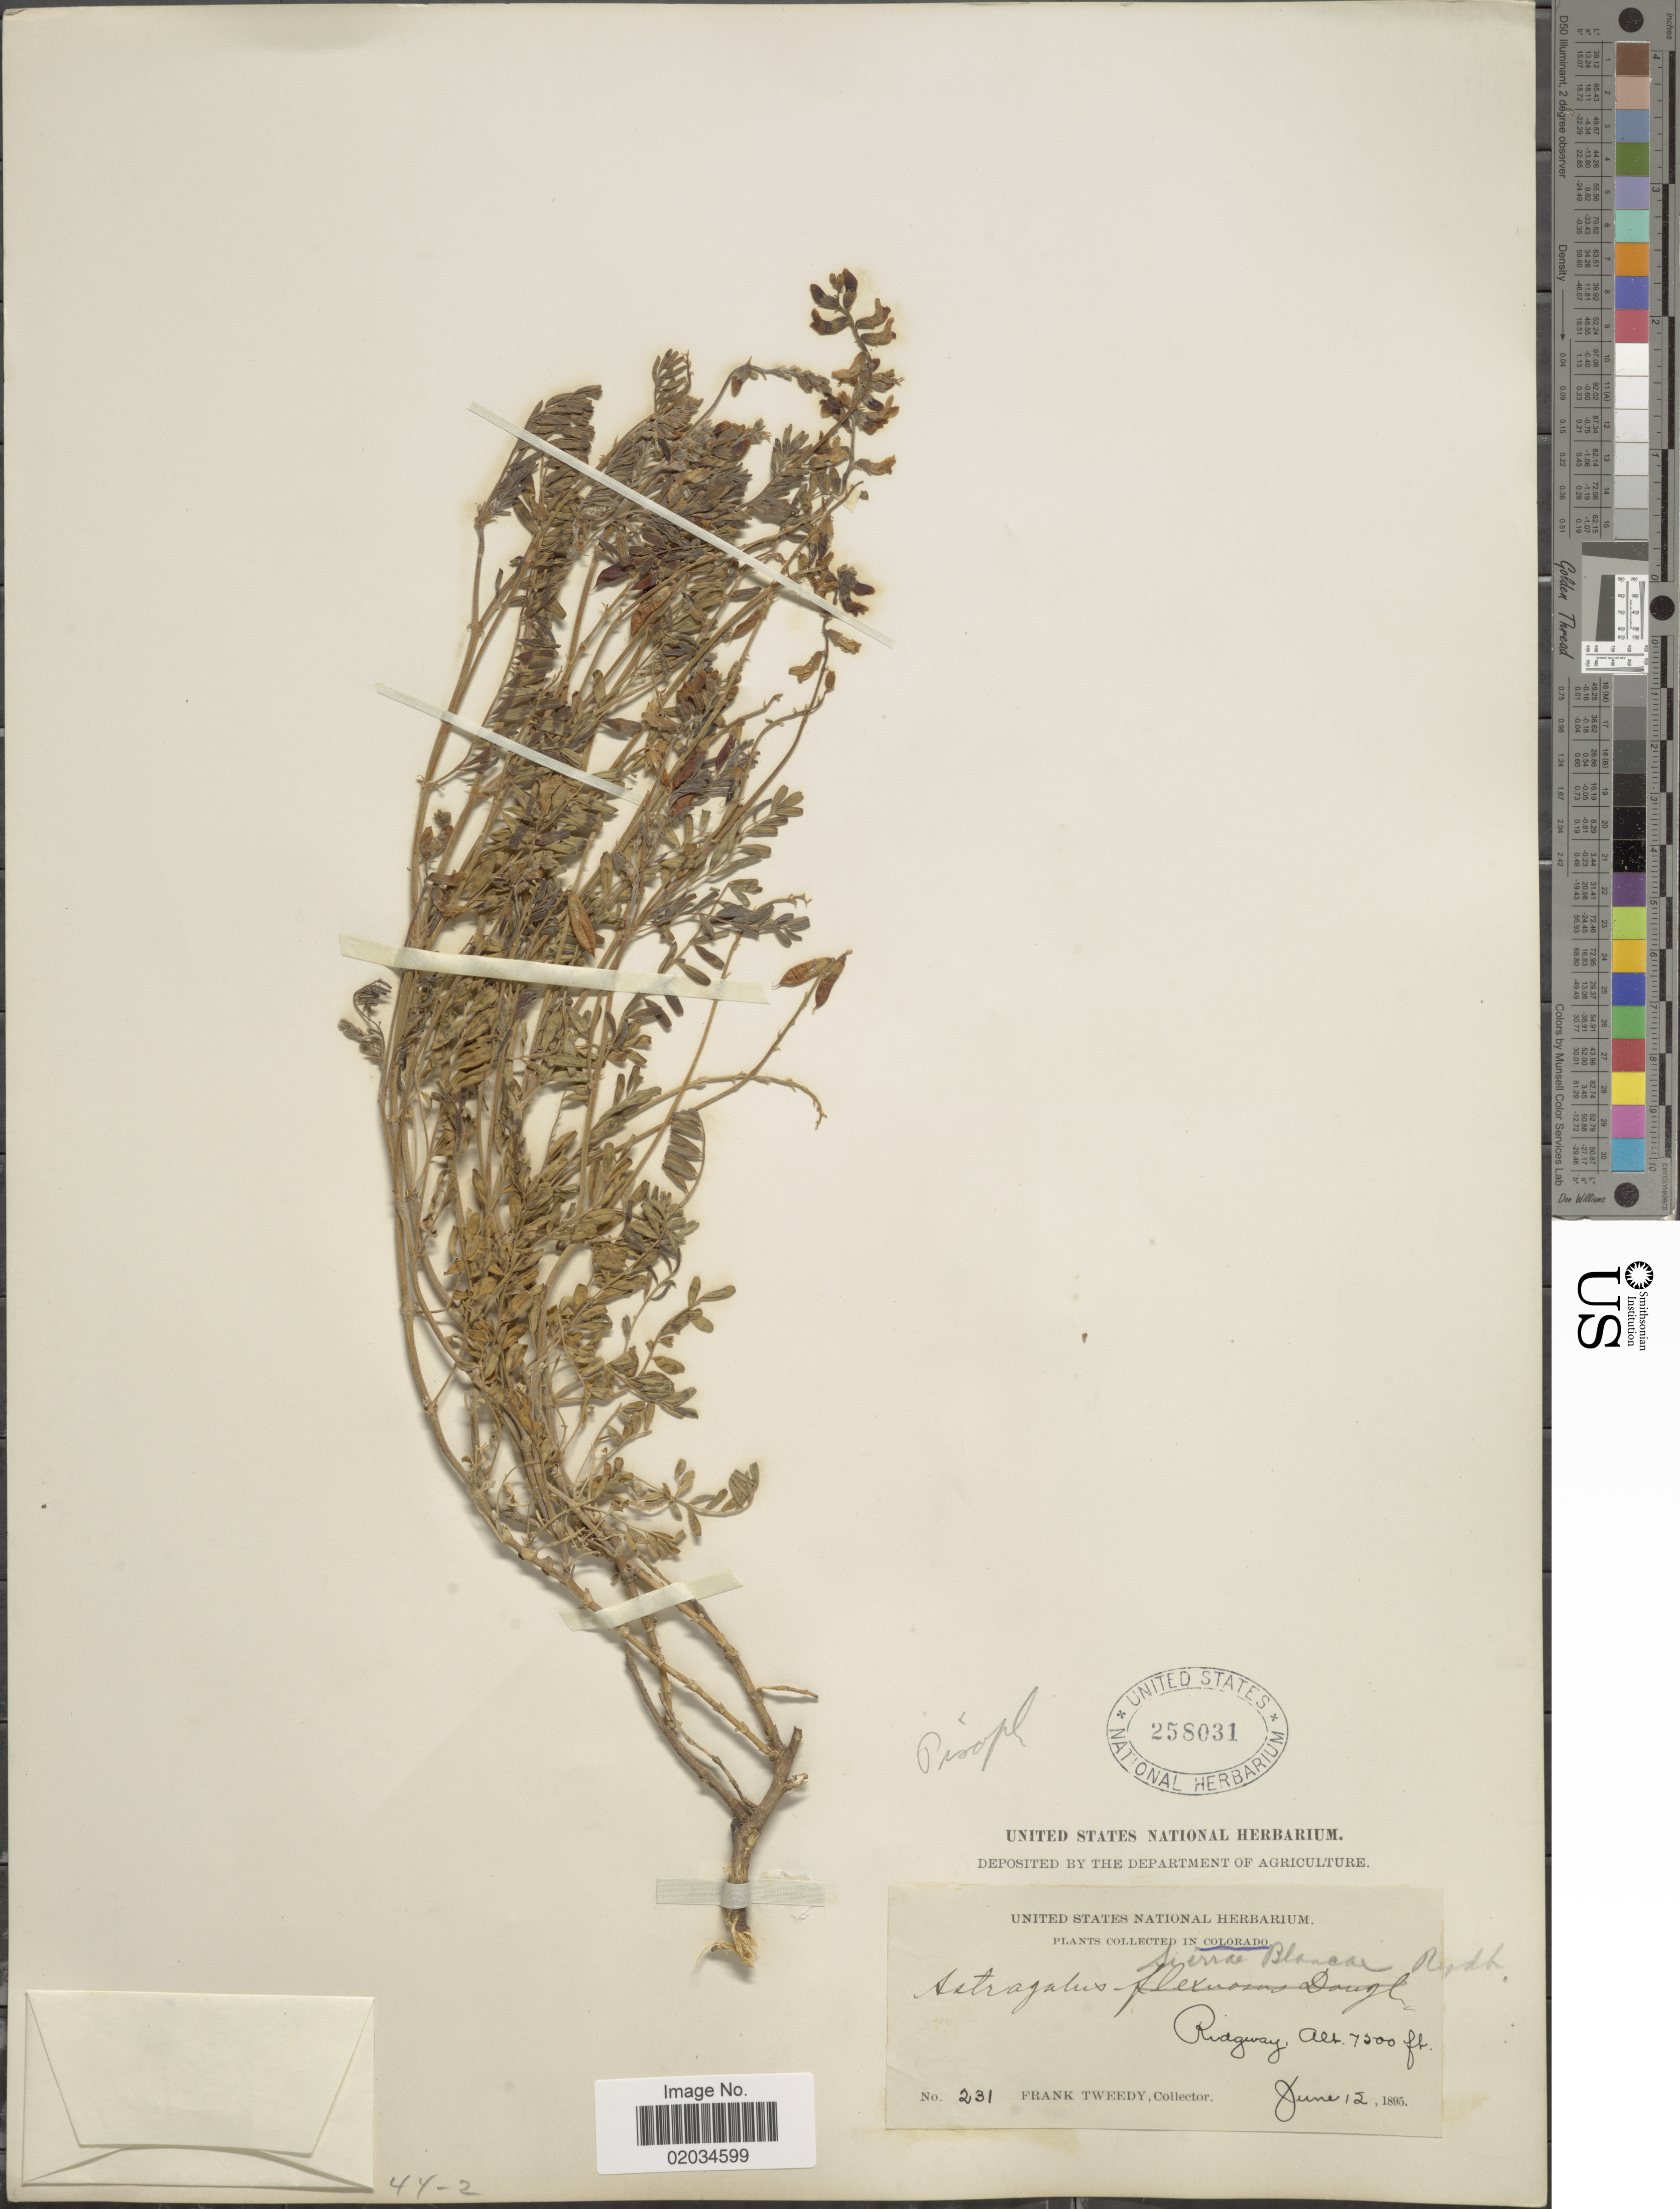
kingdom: Plantae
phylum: Tracheophyta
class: Magnoliopsida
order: Fabales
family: Fabaceae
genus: Astragalus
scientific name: Astragalus sierrae-blancae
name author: Rydb.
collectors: F. Tweedy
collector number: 231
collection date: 1895-06-12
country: United States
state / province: Colorado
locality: Ridgway.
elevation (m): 2286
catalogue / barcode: US 258031